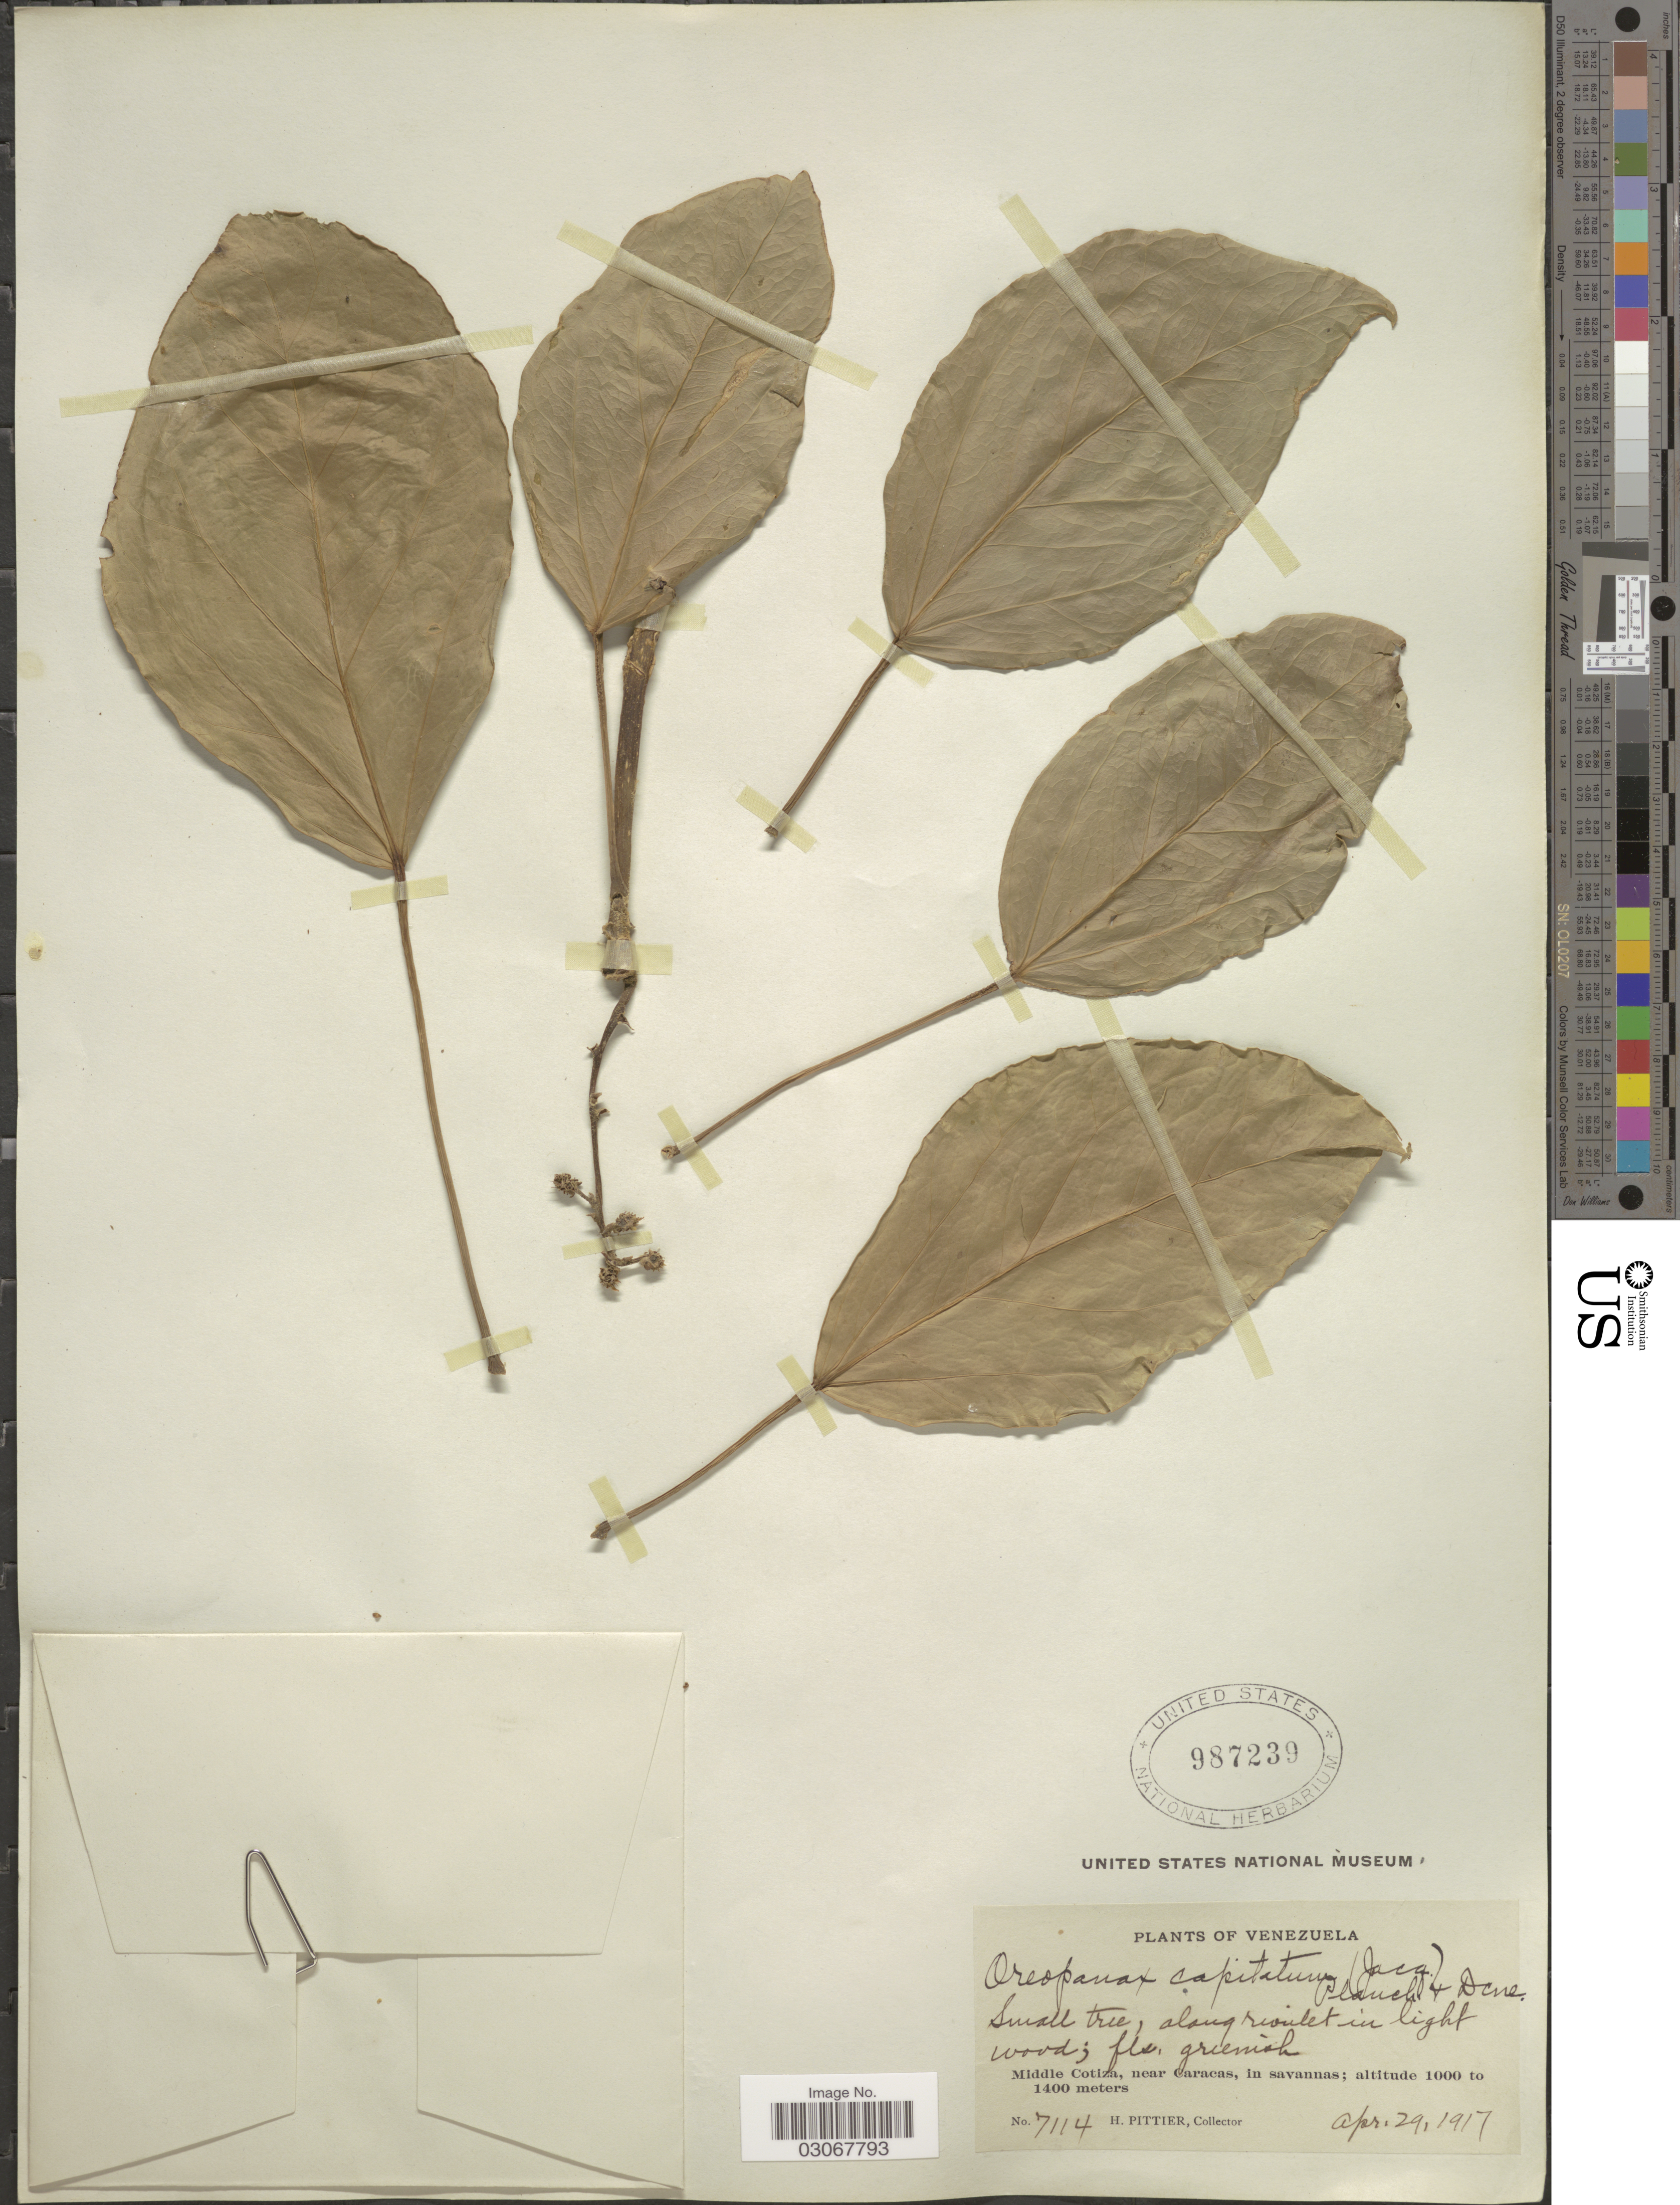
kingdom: Plantae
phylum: Tracheophyta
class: Magnoliopsida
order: Apiales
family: Araliaceae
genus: Oreopanax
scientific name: Oreopanax capitatus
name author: (Jacq.) Decne. & Planch.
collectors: H. F. Pittier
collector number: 7114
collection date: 1917-04-29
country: Venezuela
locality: Middle Cotiza, near Caracas.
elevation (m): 1000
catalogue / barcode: US 987239